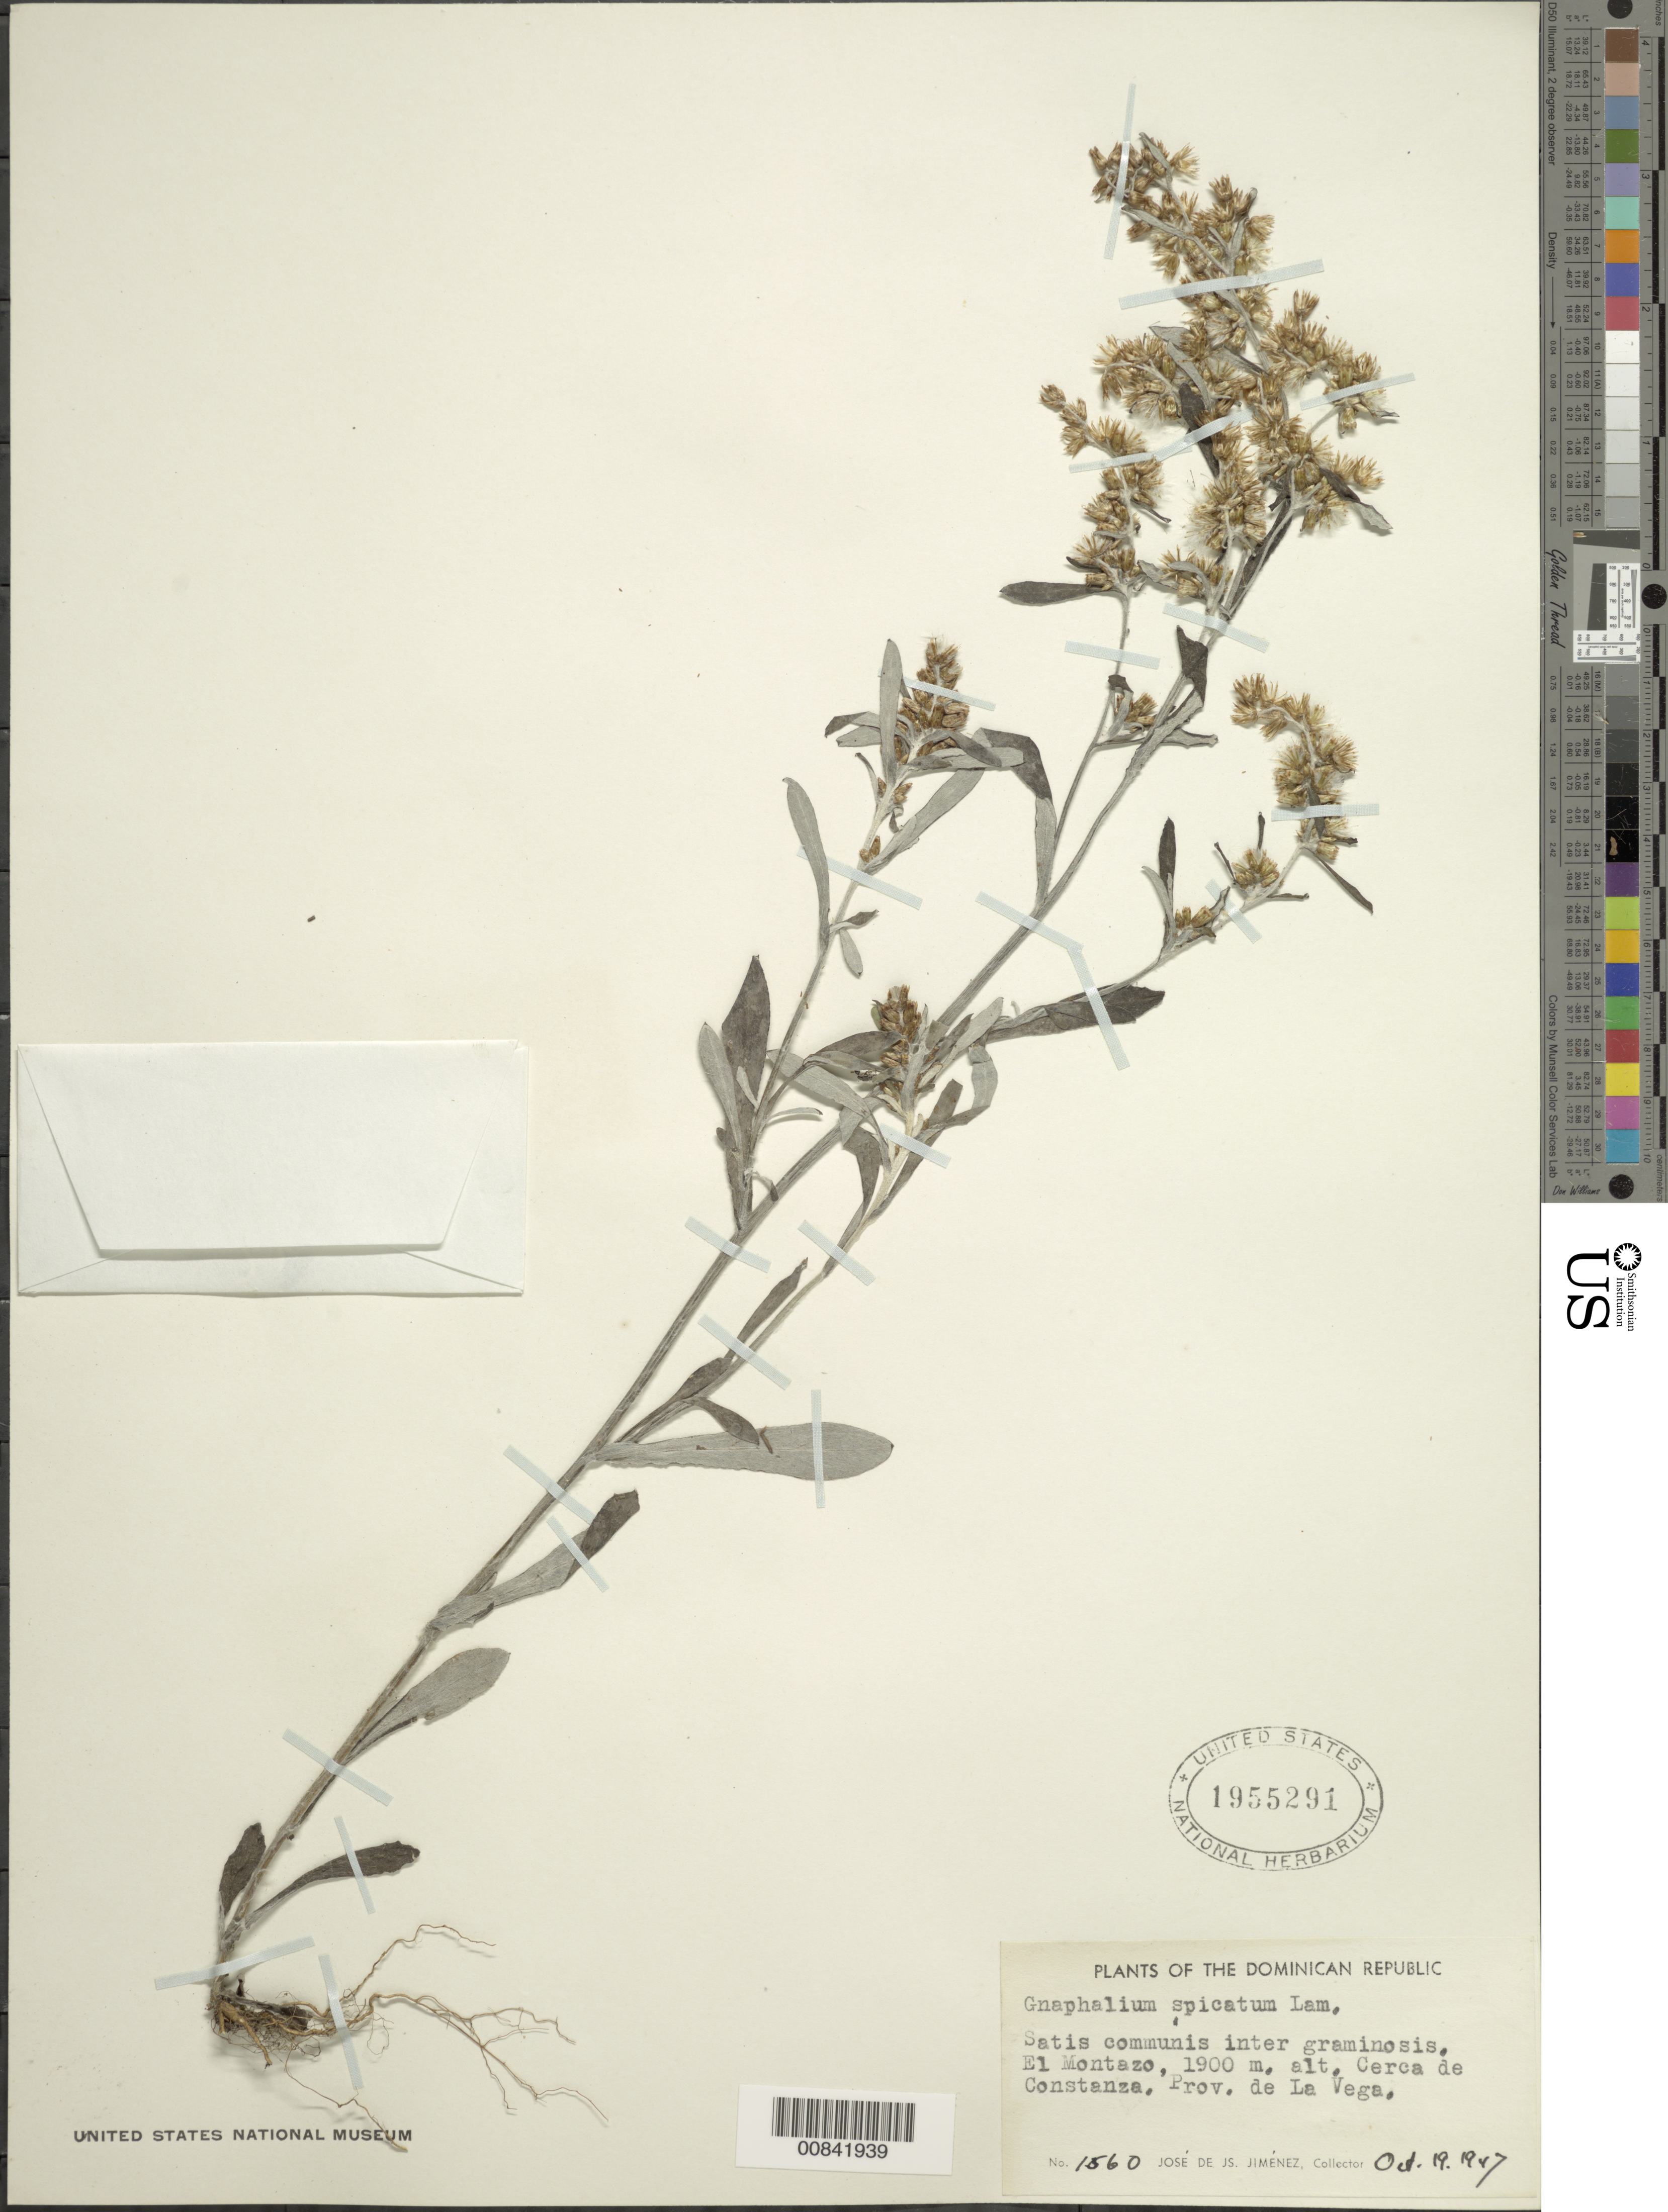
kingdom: Plantae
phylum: Tracheophyta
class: Magnoliopsida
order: Asterales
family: Asteraceae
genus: Gamochaeta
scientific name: Gamochaeta coarctata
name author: (Willd.) Kerguélen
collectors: J. J. Jiménez Almonte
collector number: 1560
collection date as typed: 19 Oct 1947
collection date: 1947-10-19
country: Dominican Republic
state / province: La Vega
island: Hispaniola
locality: El Montazo, cerca de Constanza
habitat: Satis communis inter graminosis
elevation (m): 1900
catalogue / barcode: US 1955291